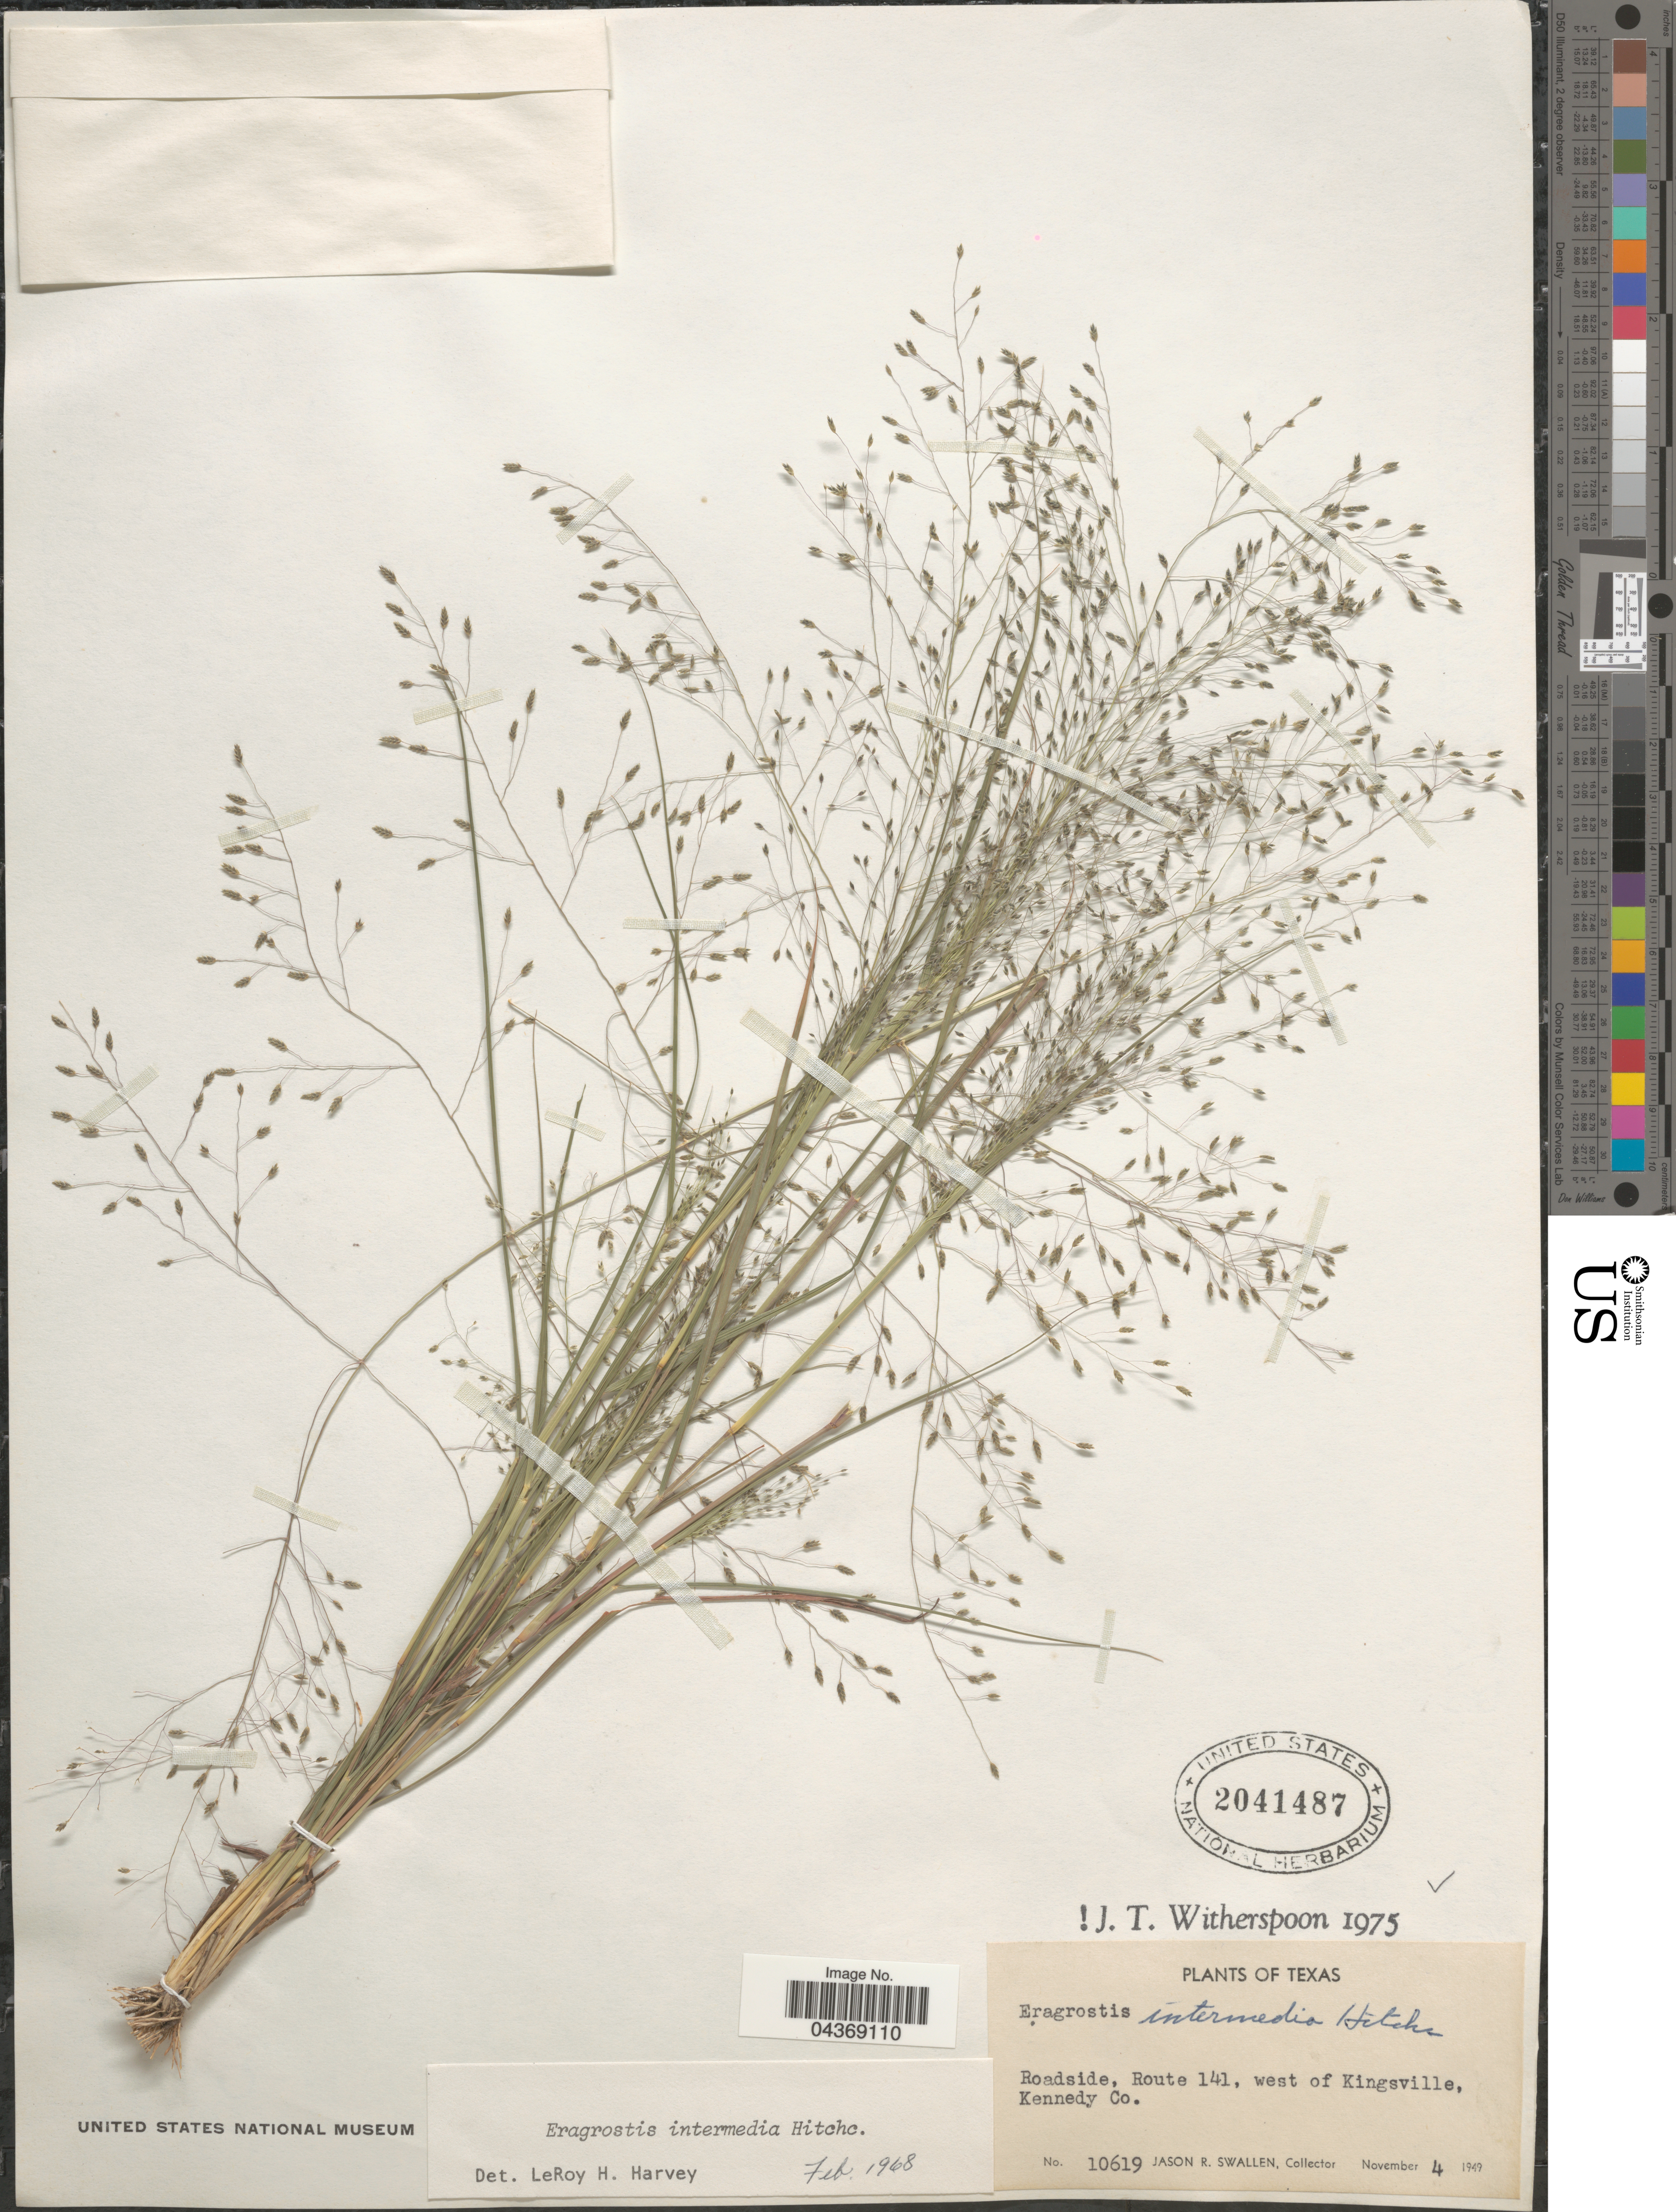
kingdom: Plantae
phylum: Tracheophyta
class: Liliopsida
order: Poales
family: Poaceae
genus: Eragrostis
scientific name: Eragrostis intermedia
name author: Hitchc.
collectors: J. R. Swallen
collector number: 10619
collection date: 1949-11-04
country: United States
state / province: Texas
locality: Roadside, Route 141, west of Kingsville, Kennedy Co.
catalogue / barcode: US 2041487